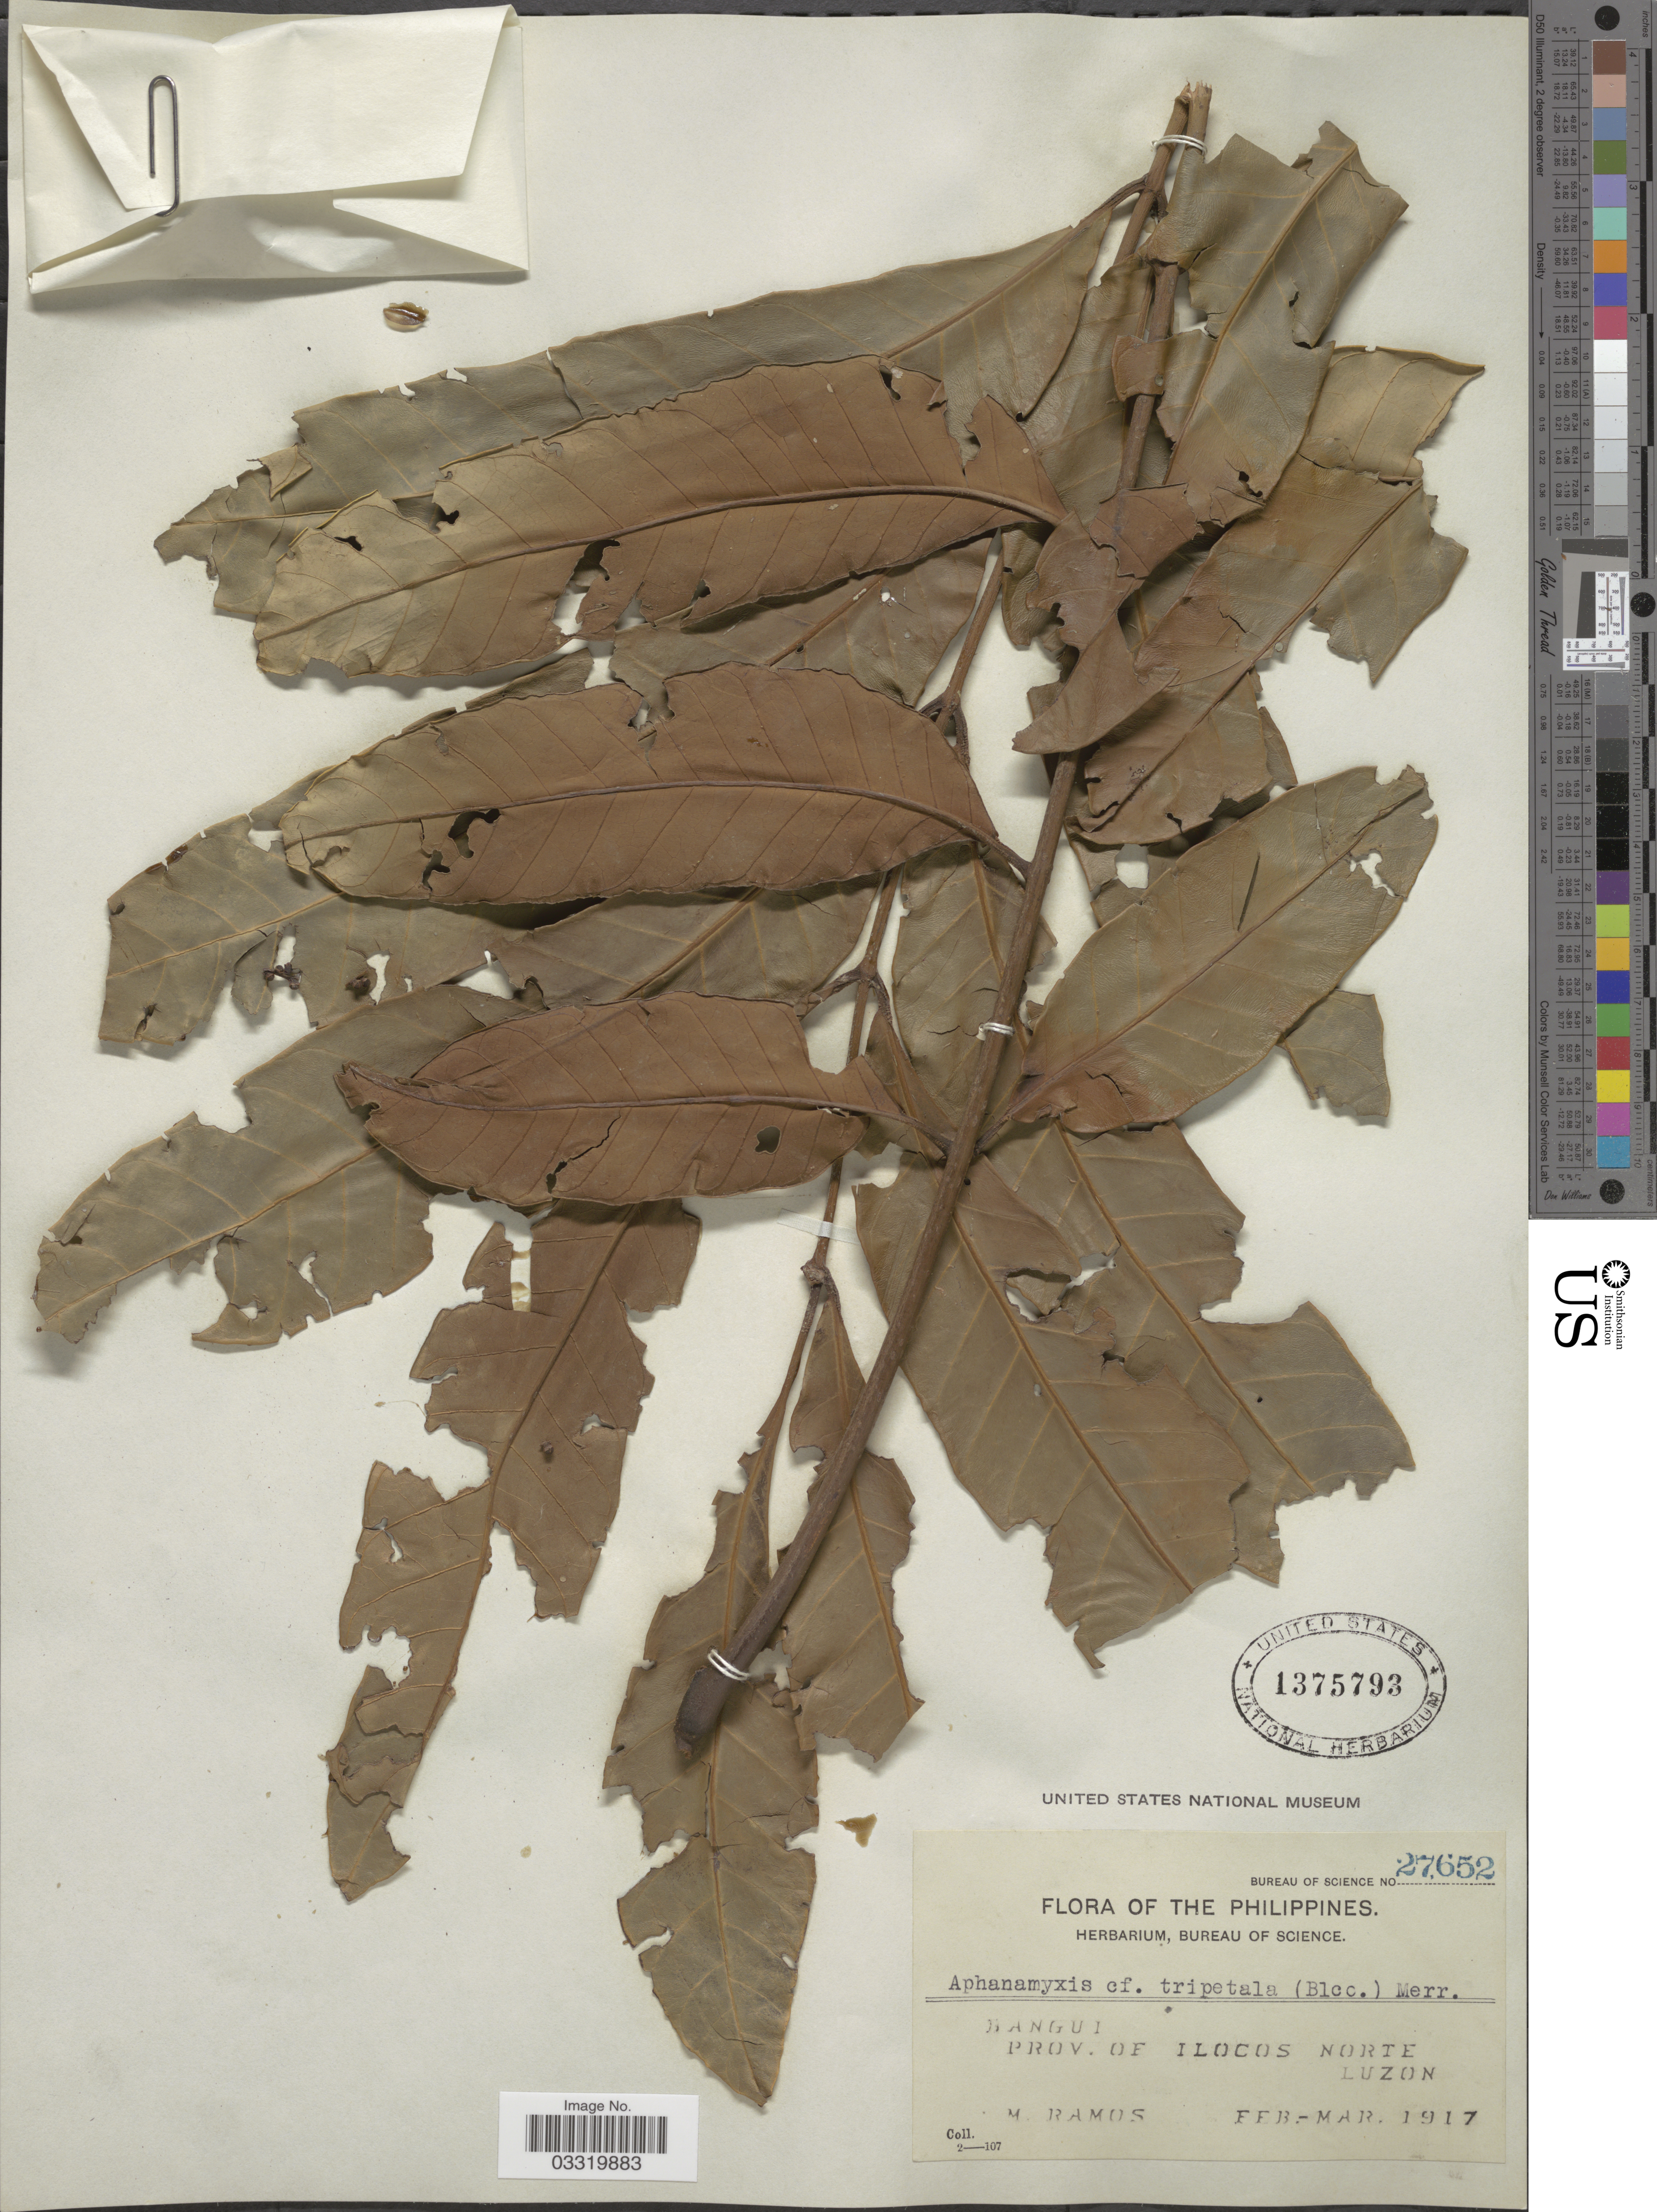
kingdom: Plantae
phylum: Tracheophyta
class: Magnoliopsida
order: Sapindales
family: Meliaceae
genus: Aphanamixis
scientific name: Aphanamixis polystachya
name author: (Wall.) R. Parker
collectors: M. Ramos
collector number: Bureau of Science 27652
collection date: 1917-02/1917-03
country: Philippines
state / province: Ilocos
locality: Bangui, Prov. of Ilocos Norte Luzon.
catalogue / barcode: US 1375793